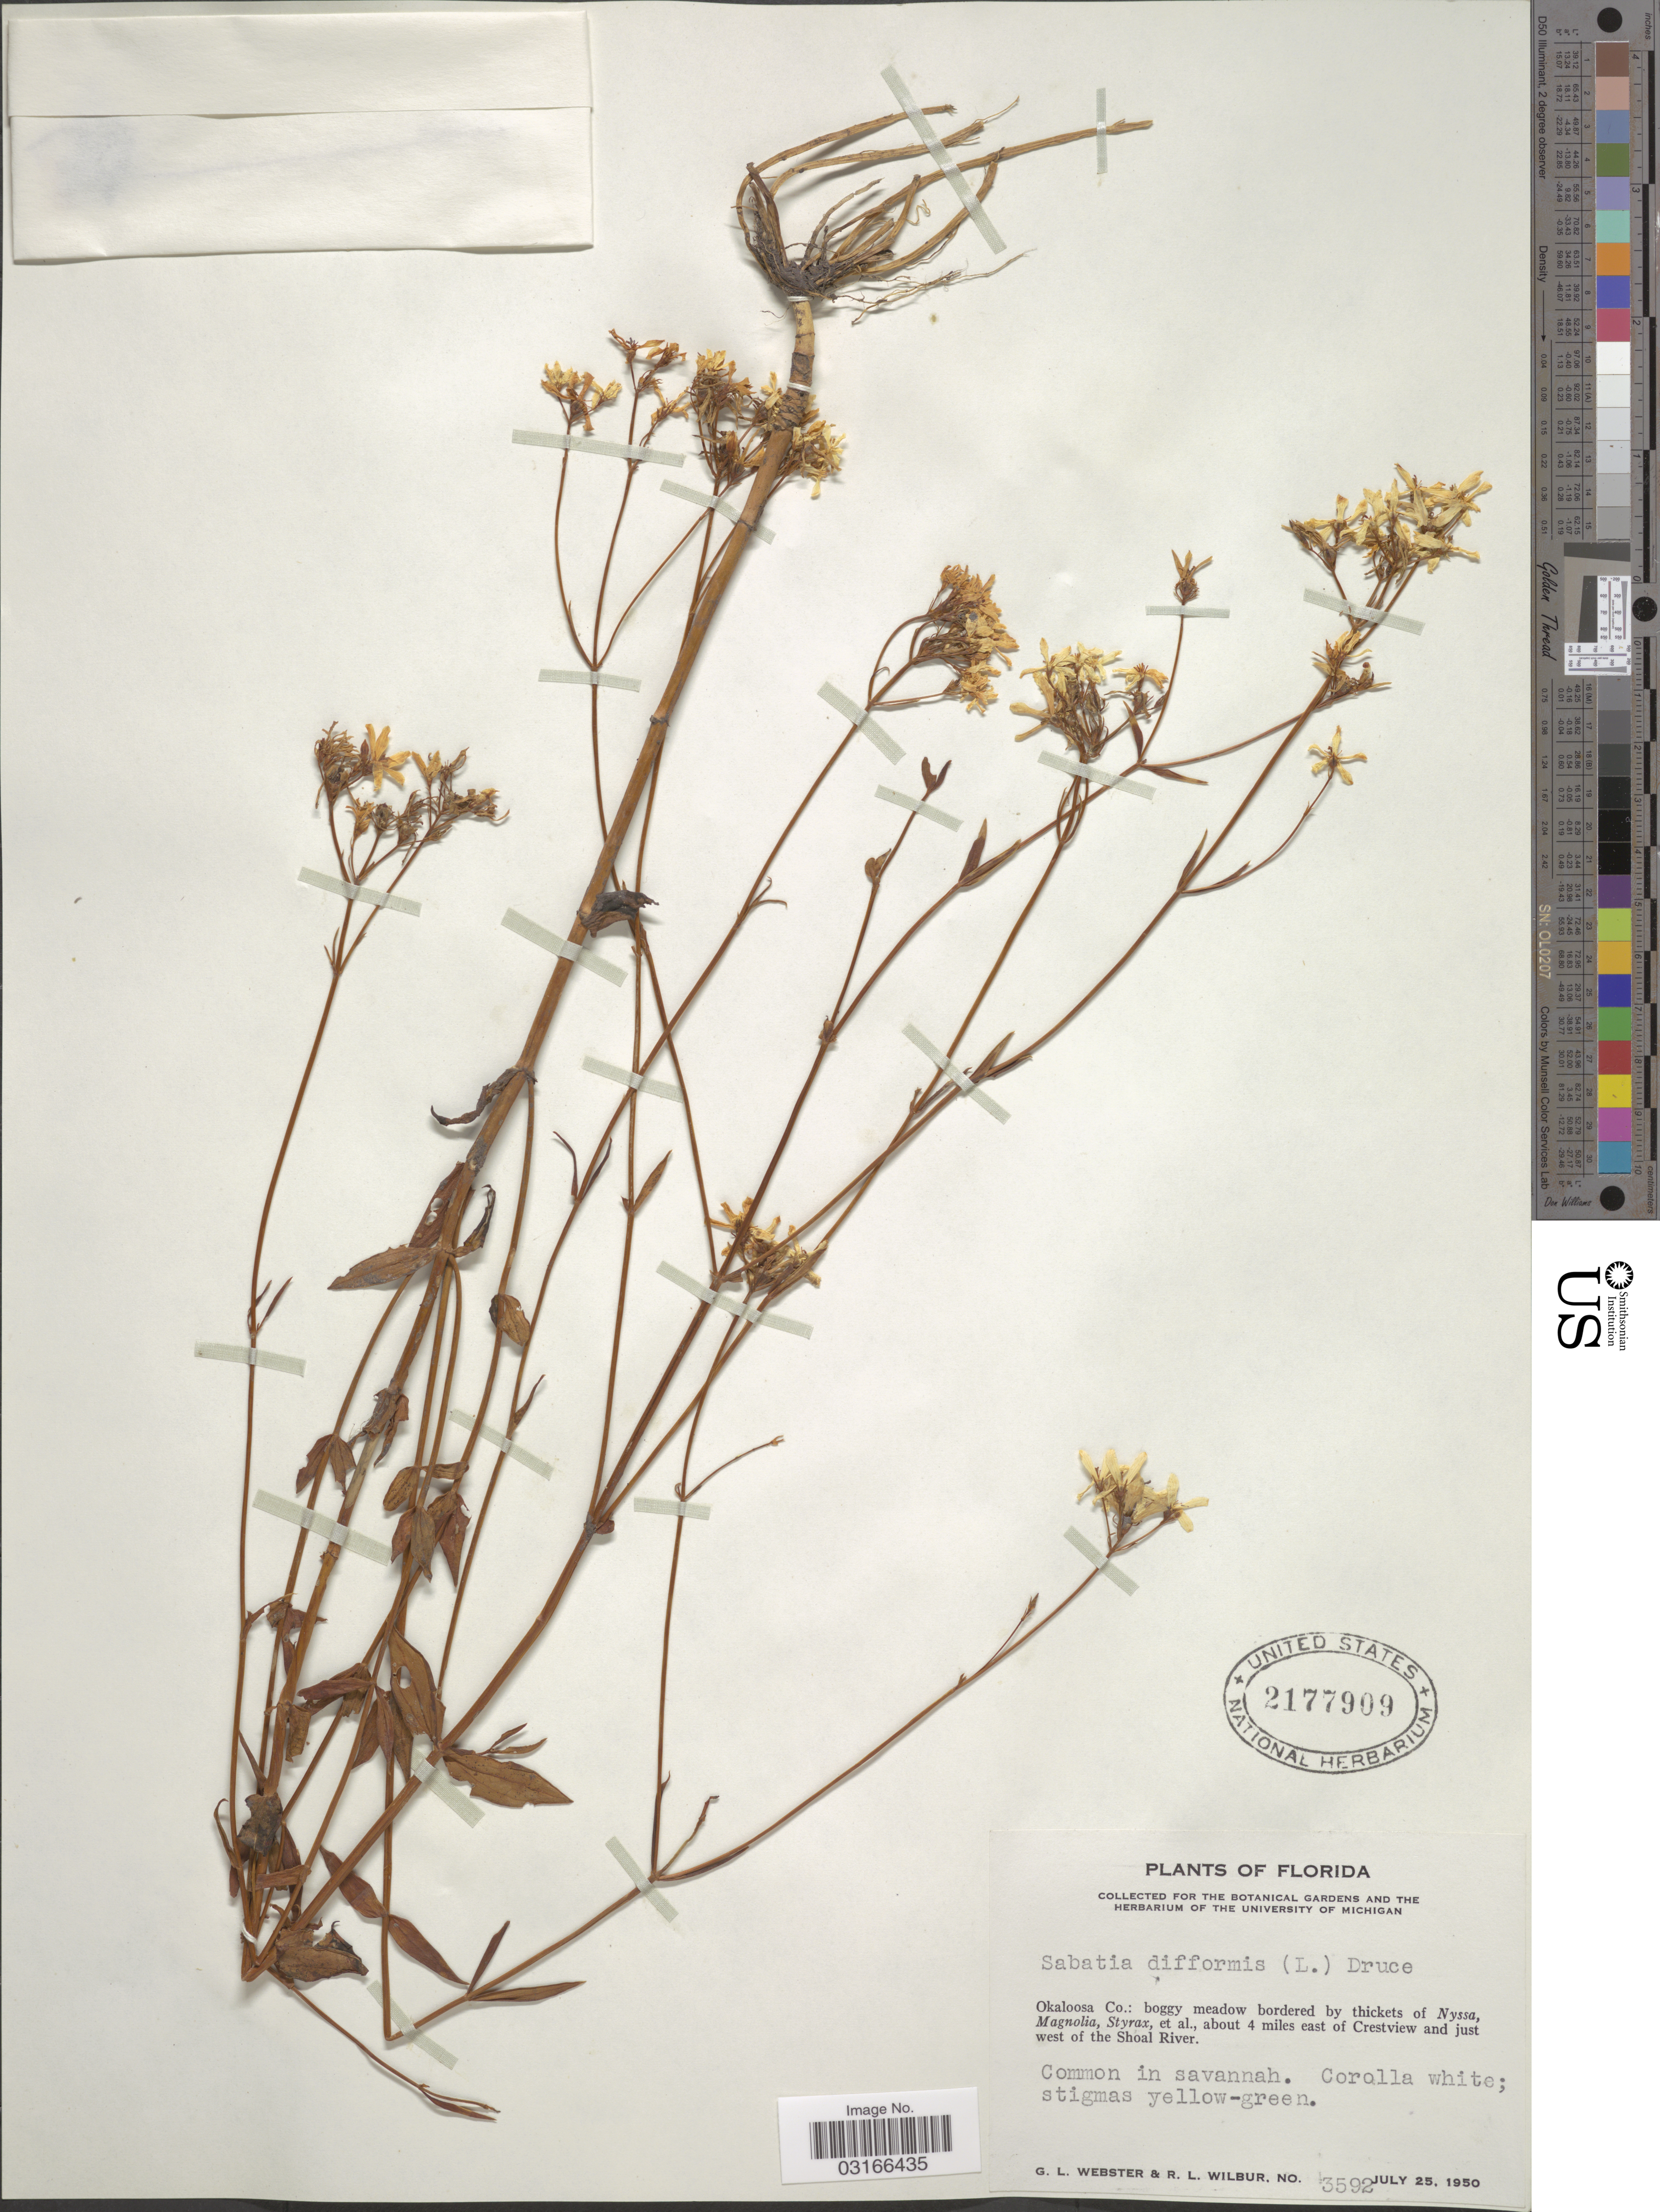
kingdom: Plantae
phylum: Tracheophyta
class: Magnoliopsida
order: Gentianales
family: Gentianaceae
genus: Sabatia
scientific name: Sabatia difformis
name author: (L.) Druce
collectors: G. L. Webster & R. L. Wilbur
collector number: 3592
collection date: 1950-07-25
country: United States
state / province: Florida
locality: Okaloosa Co.: boggy meadow bordered by thickets. About 4 miles east of Crestview and just west of the Shoal River.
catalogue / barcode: US 2177909